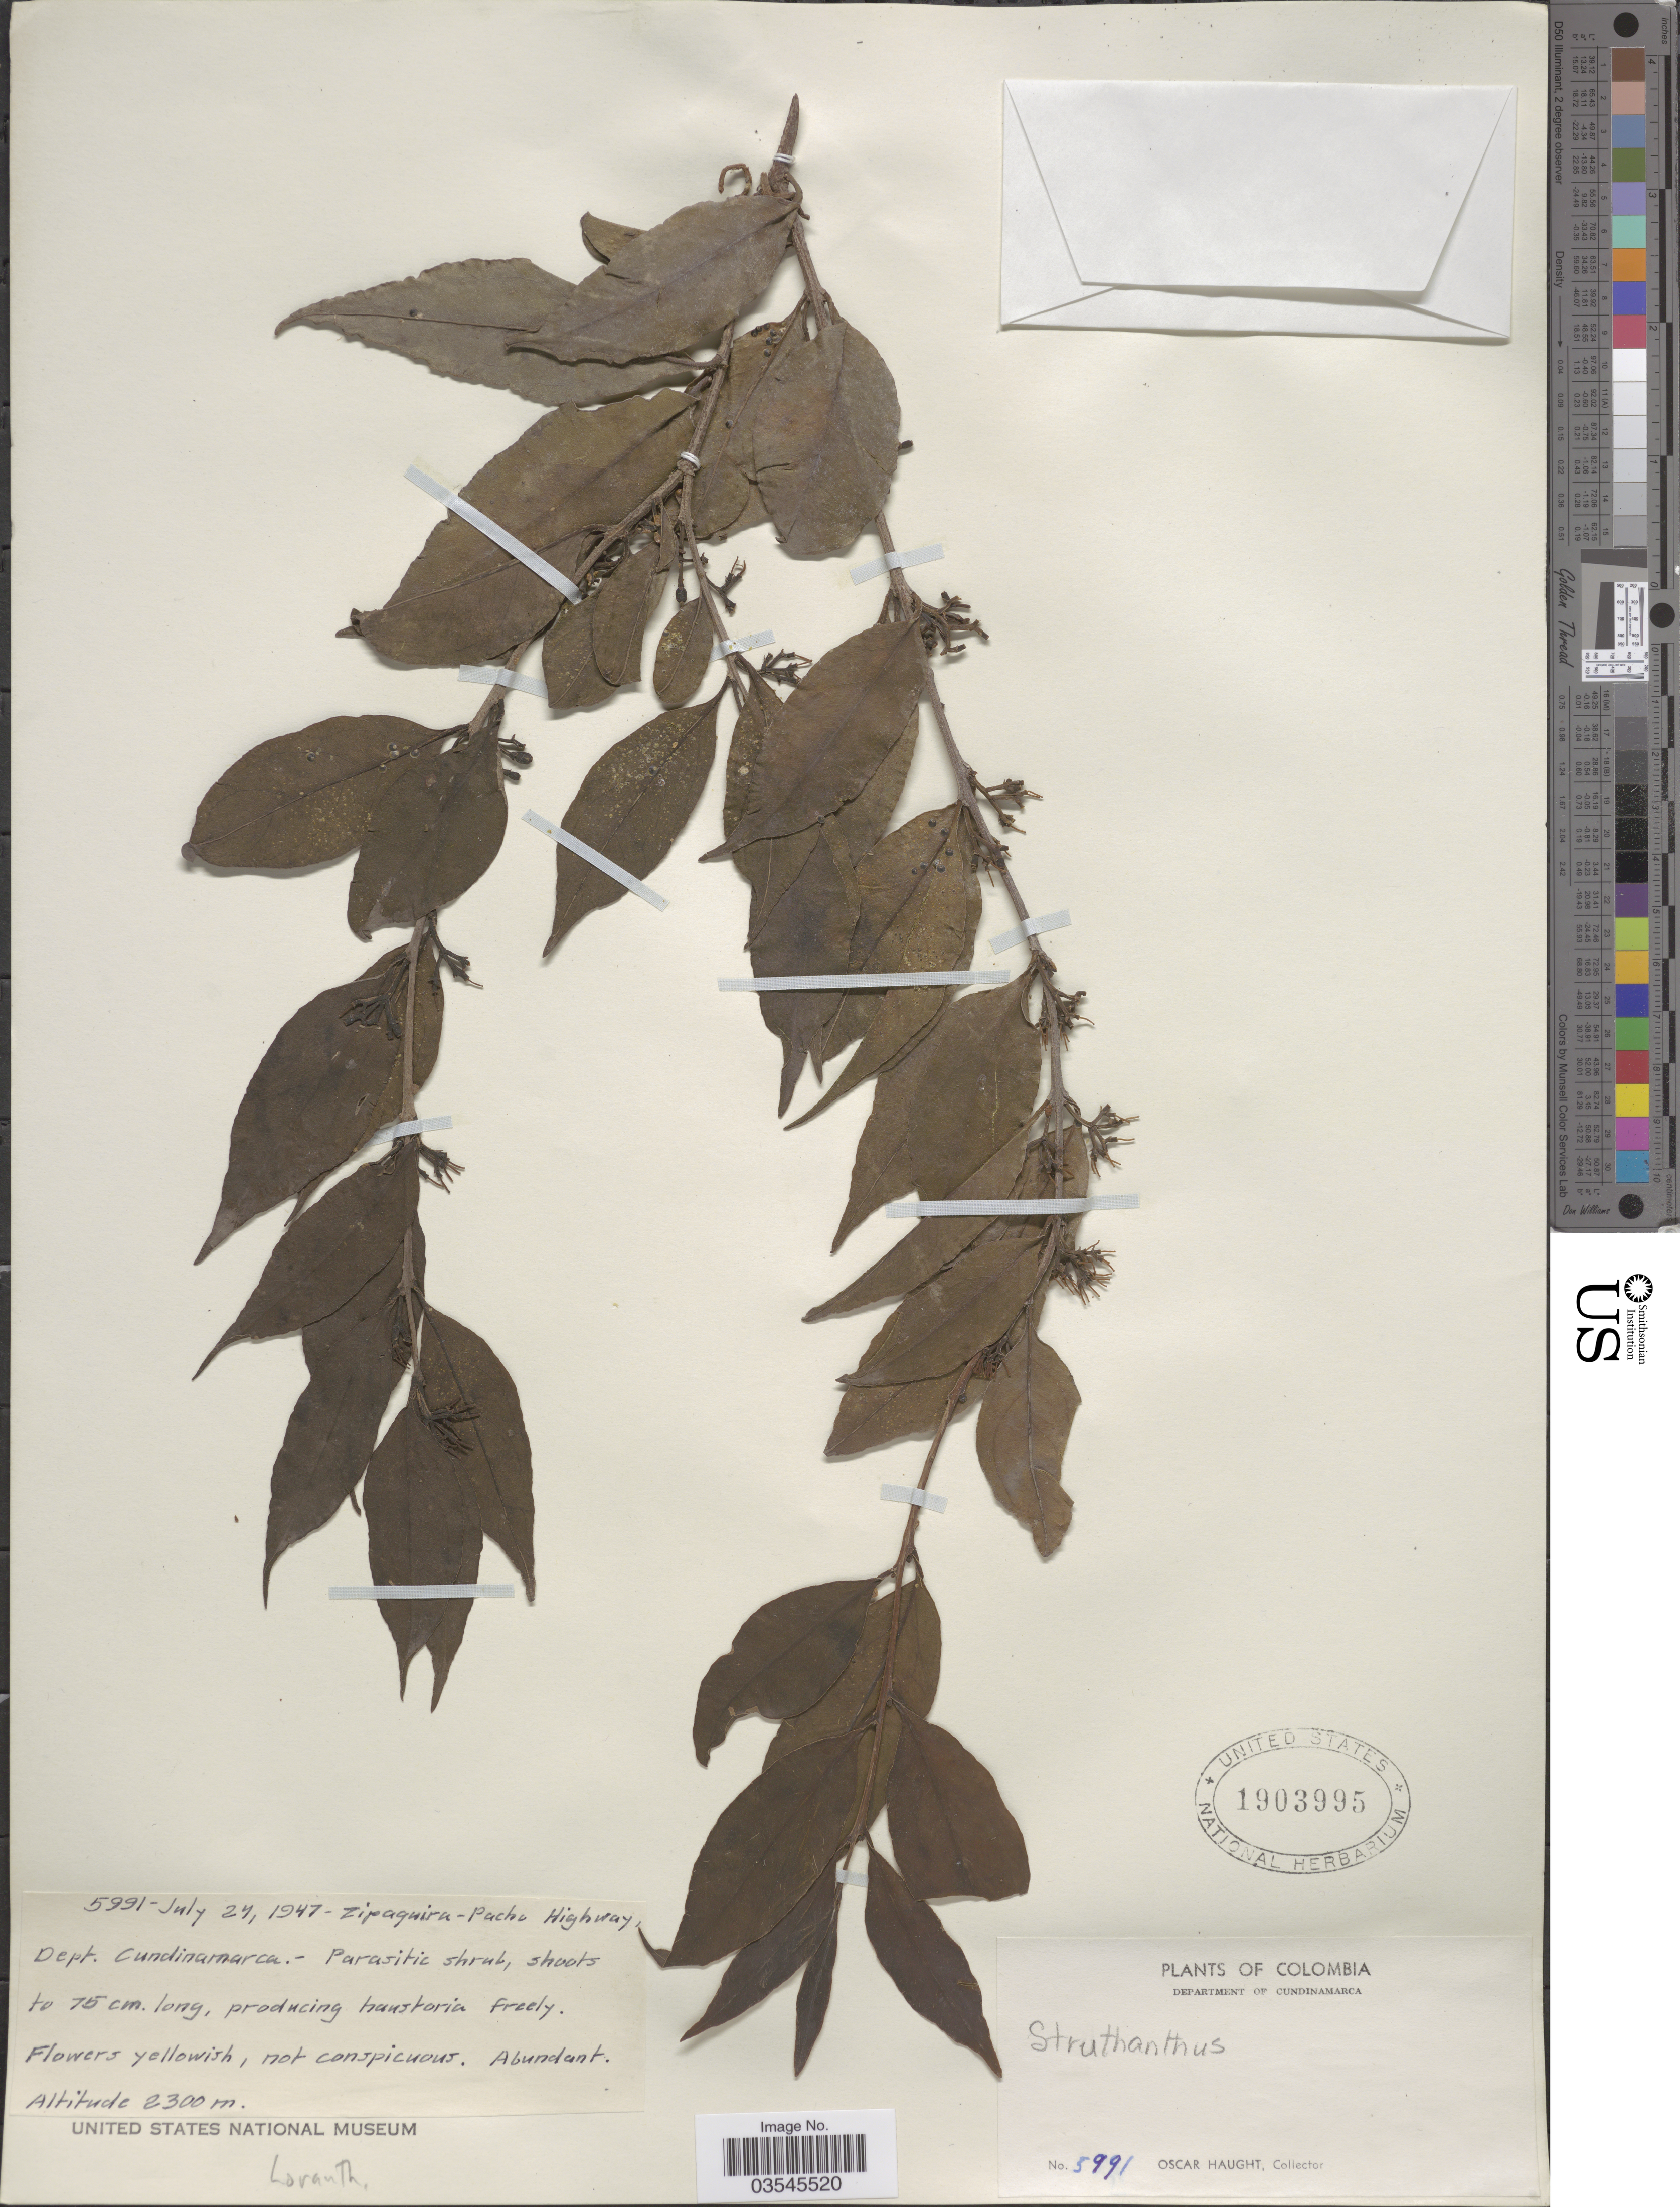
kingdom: Plantae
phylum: Tracheophyta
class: Magnoliopsida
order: Santalales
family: Loranthaceae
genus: Struthanthus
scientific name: Struthanthus sp.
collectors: O. Haught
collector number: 5991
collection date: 1947-07-24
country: Colombia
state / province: Cundinamarca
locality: Zipaquira-Pacho Highway, Department of Cundinamarca.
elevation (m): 2300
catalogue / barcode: US 1903995